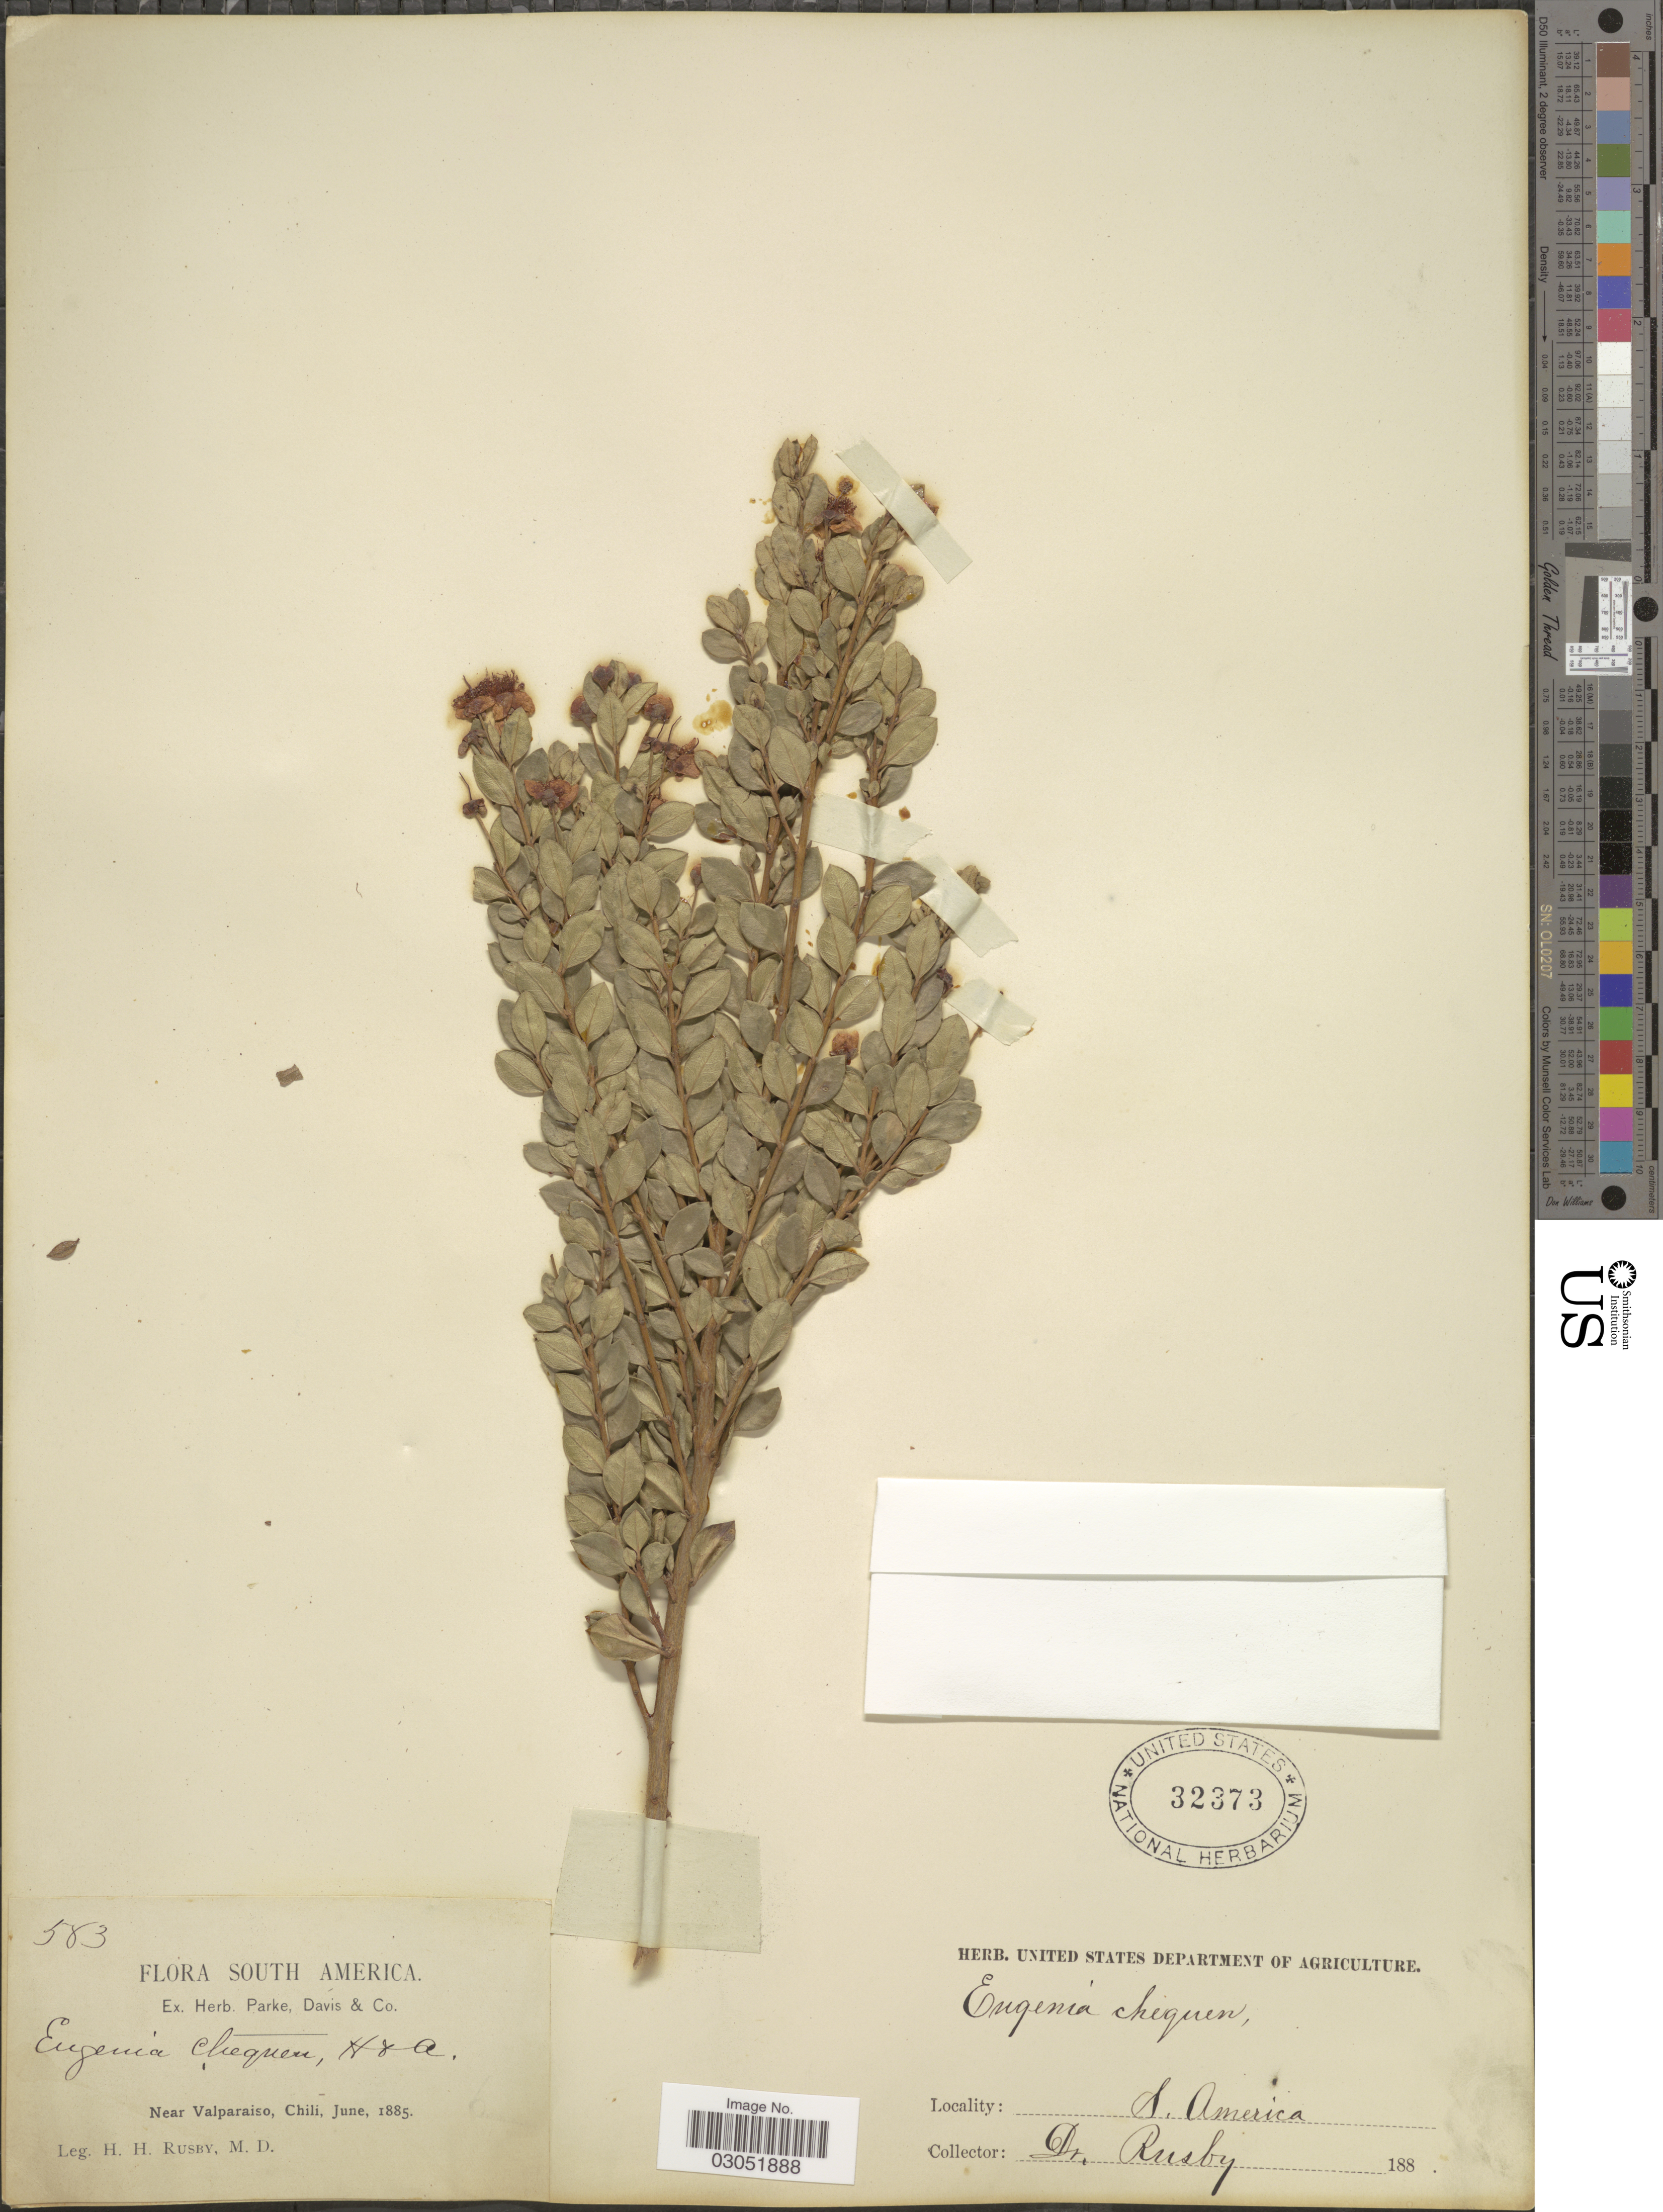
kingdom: Plantae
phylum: Tracheophyta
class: Magnoliopsida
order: Myrtales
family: Myrtaceae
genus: Luma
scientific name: Luma chequen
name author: (Molina) A. Gray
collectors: H. H. Rusby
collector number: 583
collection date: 1885-06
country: Chile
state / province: Valparaíso (V)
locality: Near Valparaiso.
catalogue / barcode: US 32373